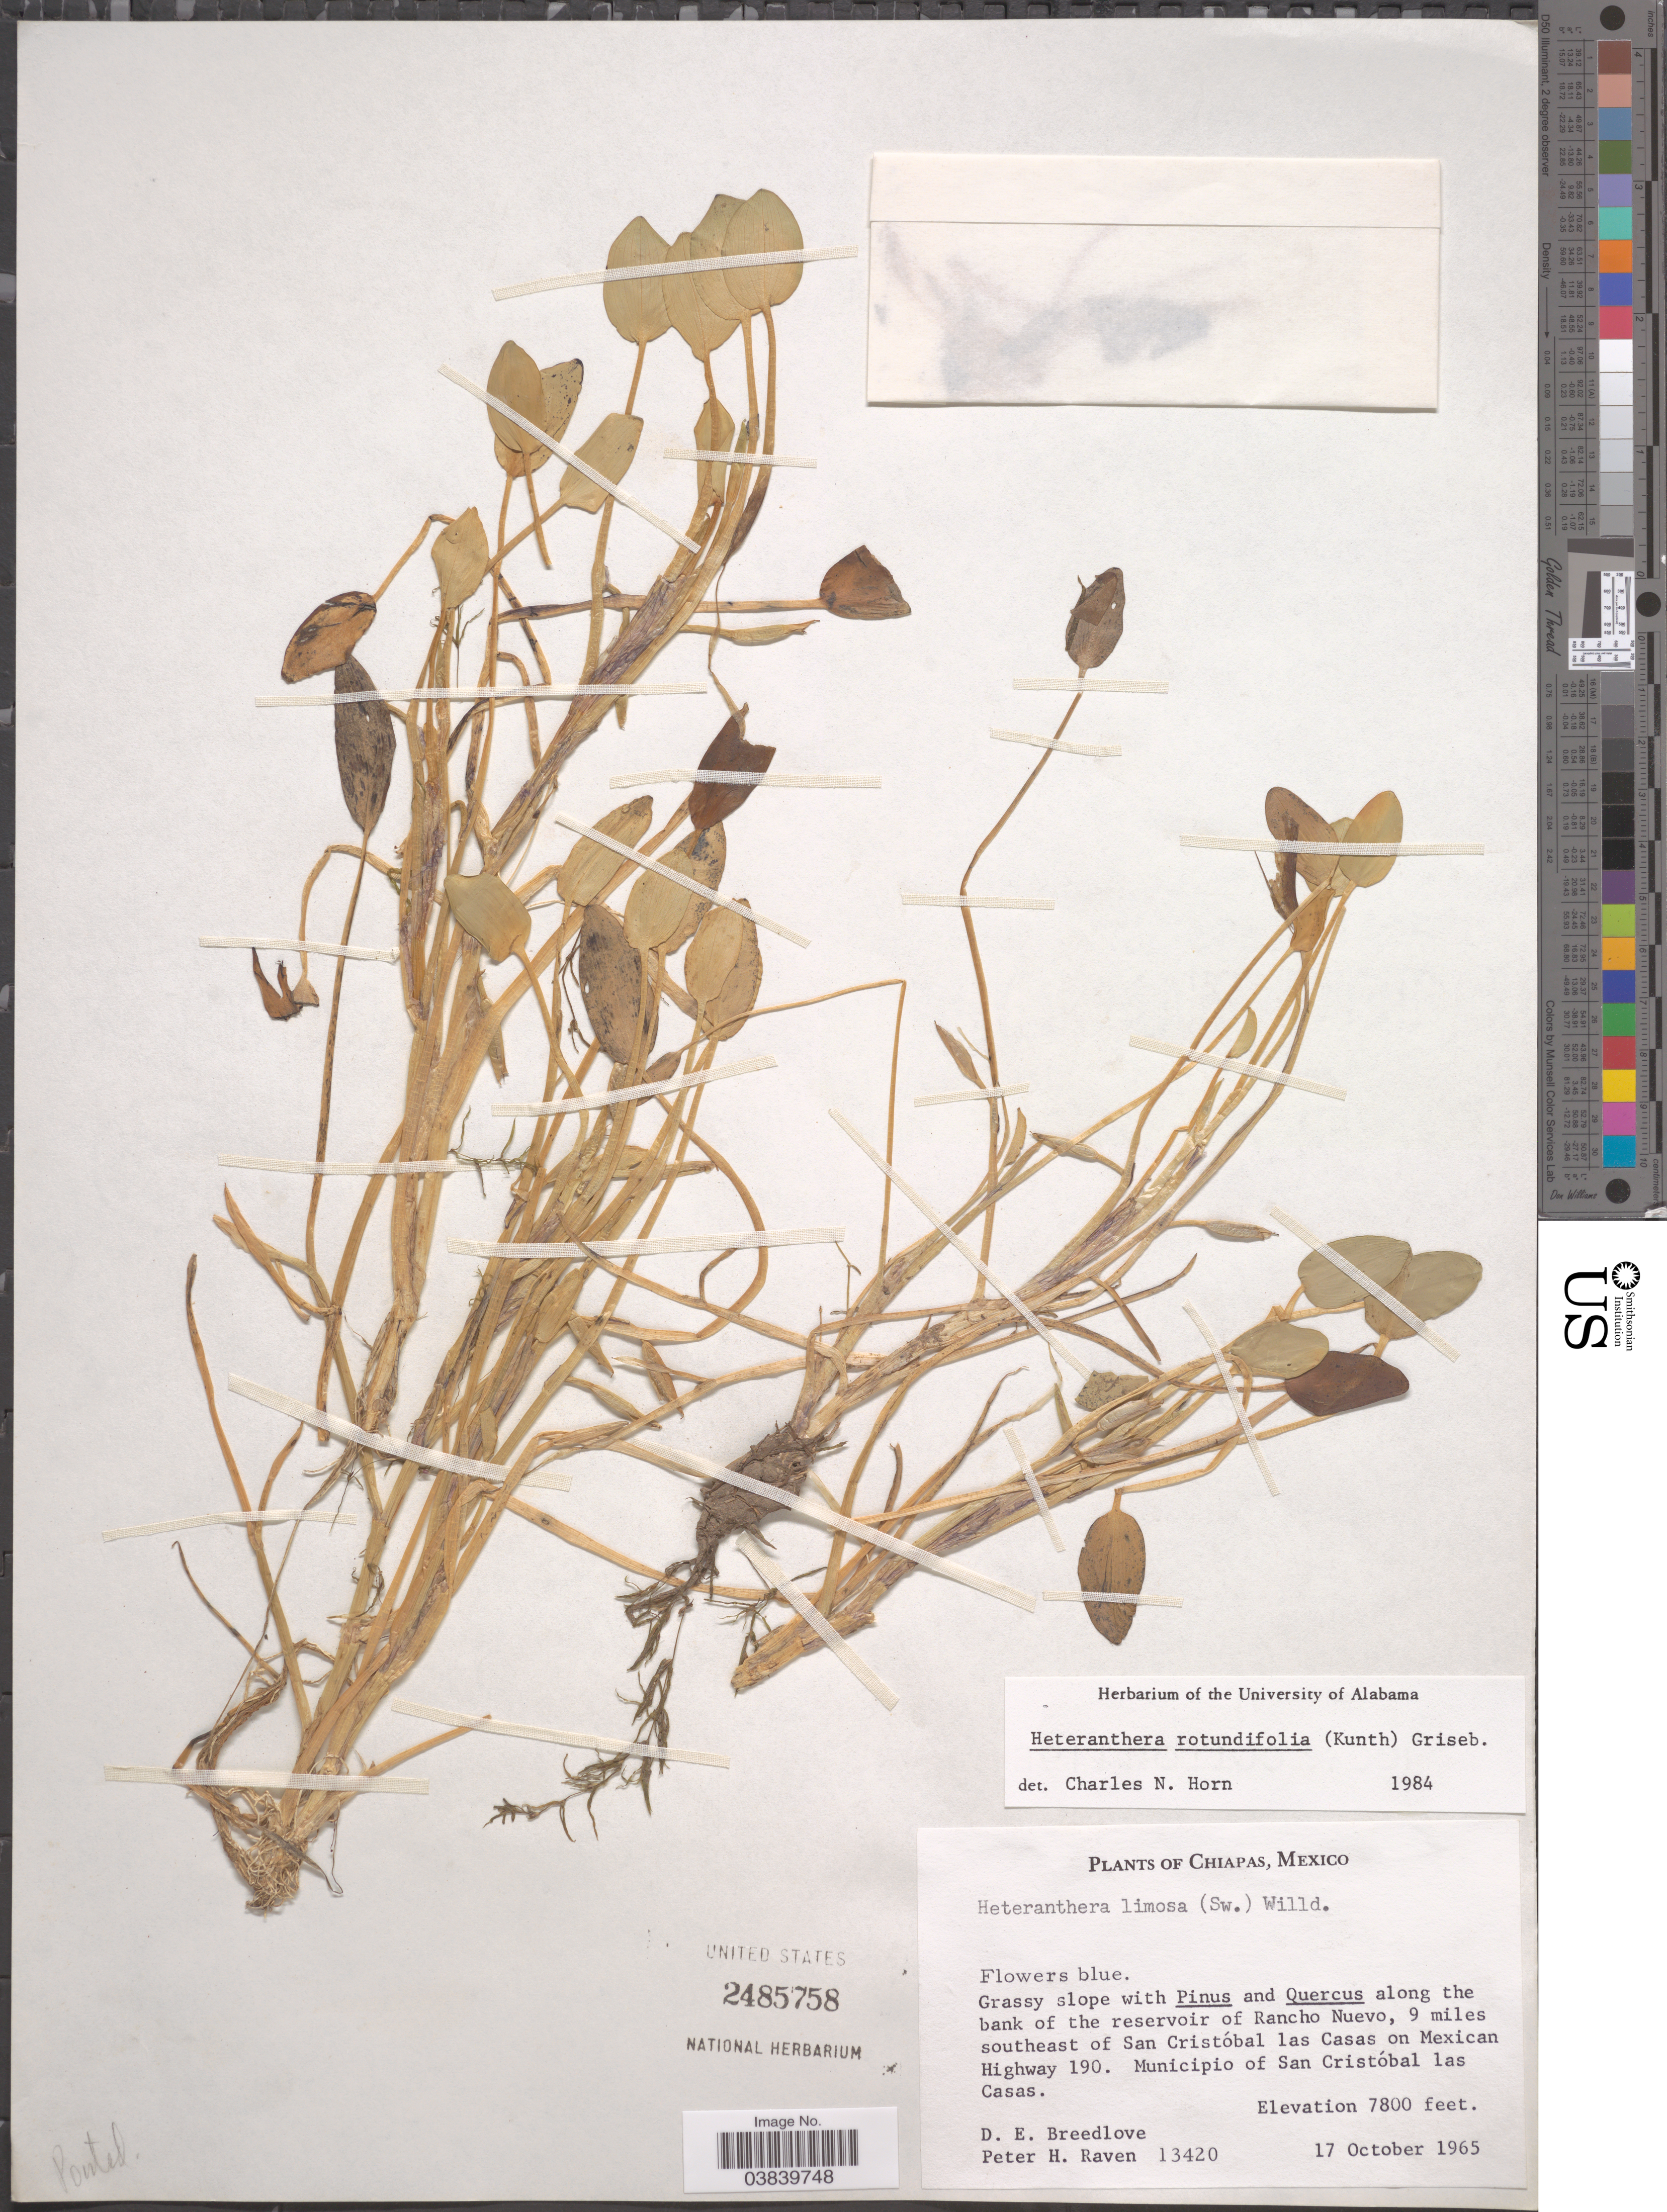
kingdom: Plantae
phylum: Tracheophyta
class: Liliopsida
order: Commelinales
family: Pontederiaceae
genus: Heteranthera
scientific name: Heteranthera rotundifolia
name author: (Kunth) Griseb.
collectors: D. E. Breedlove & P. Raven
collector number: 13420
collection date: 1965-10-17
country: Mexico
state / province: Chiapas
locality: Along the bank of the reservoir of Rancho Nuevo, 9 miles southeast of San Cristóbal las Casas on Mexican Highway 190. Municipio of San Cristóbal las Casas.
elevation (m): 2377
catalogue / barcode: US 2485758